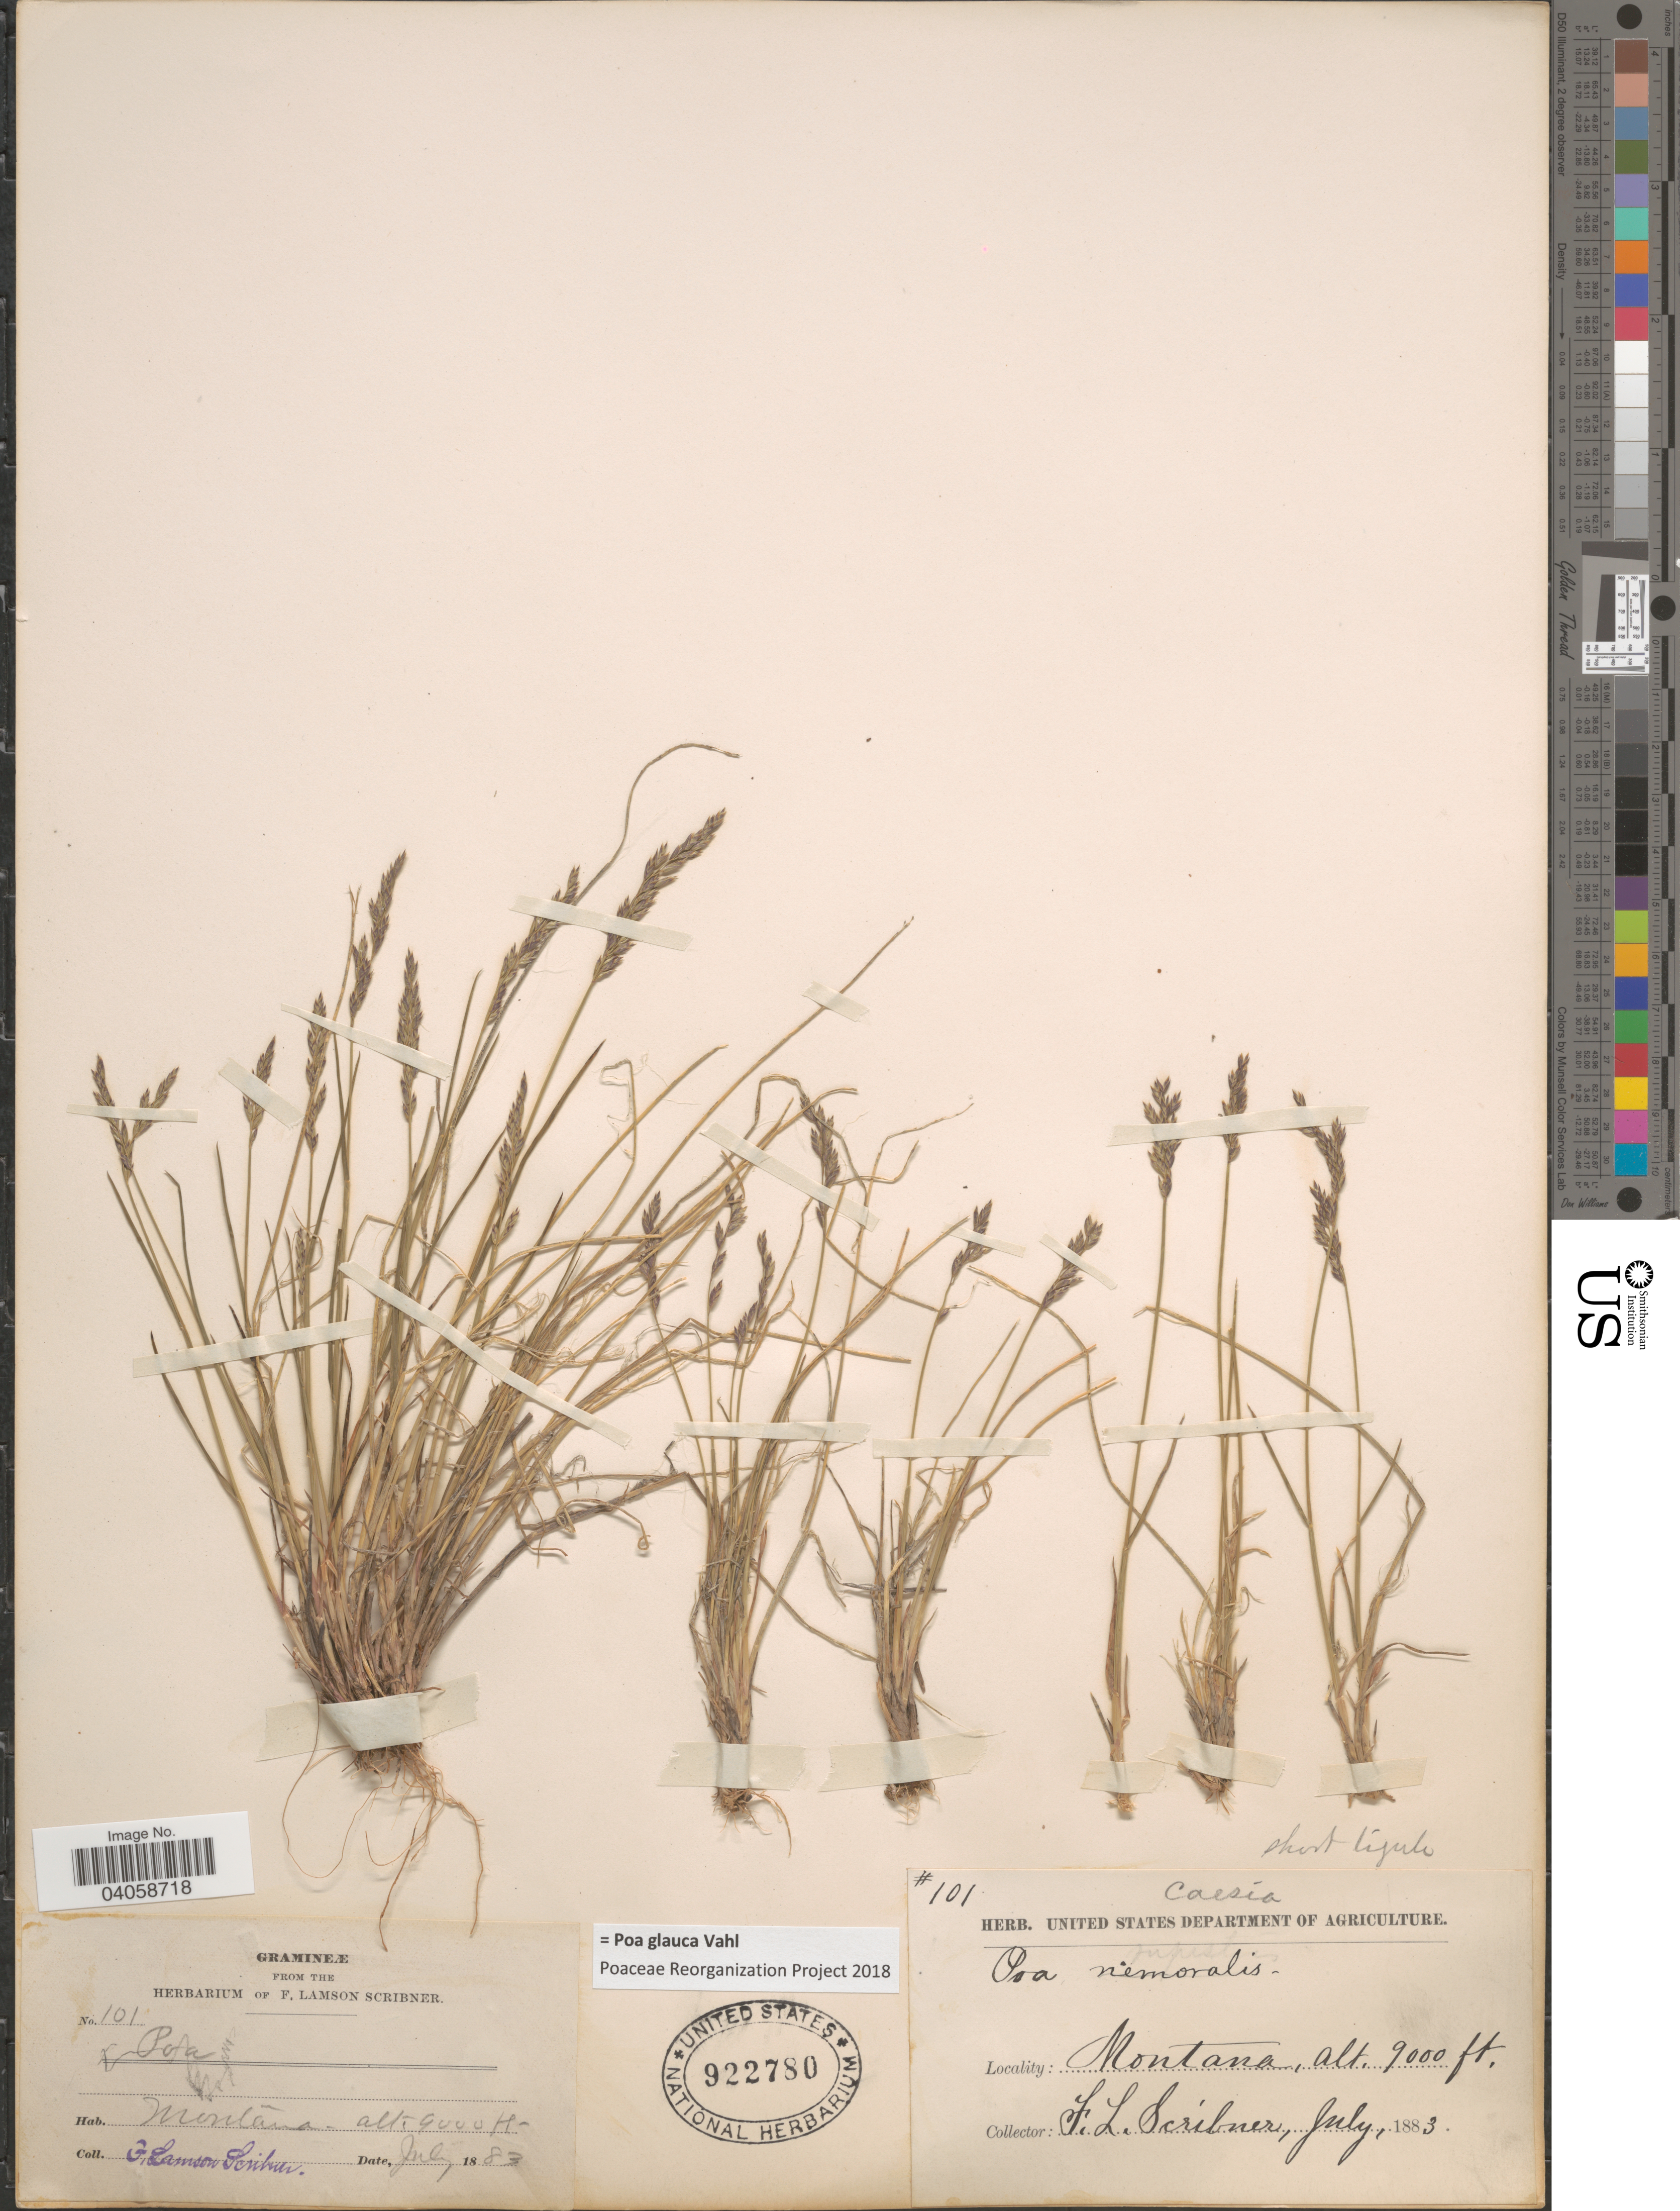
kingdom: Plantae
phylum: Tracheophyta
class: Liliopsida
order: Poales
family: Poaceae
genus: Poa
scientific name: Poa glauca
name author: Vahl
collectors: F. L. Scribner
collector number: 101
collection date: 1883-07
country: United States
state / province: Montana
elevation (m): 2743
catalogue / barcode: US 922780